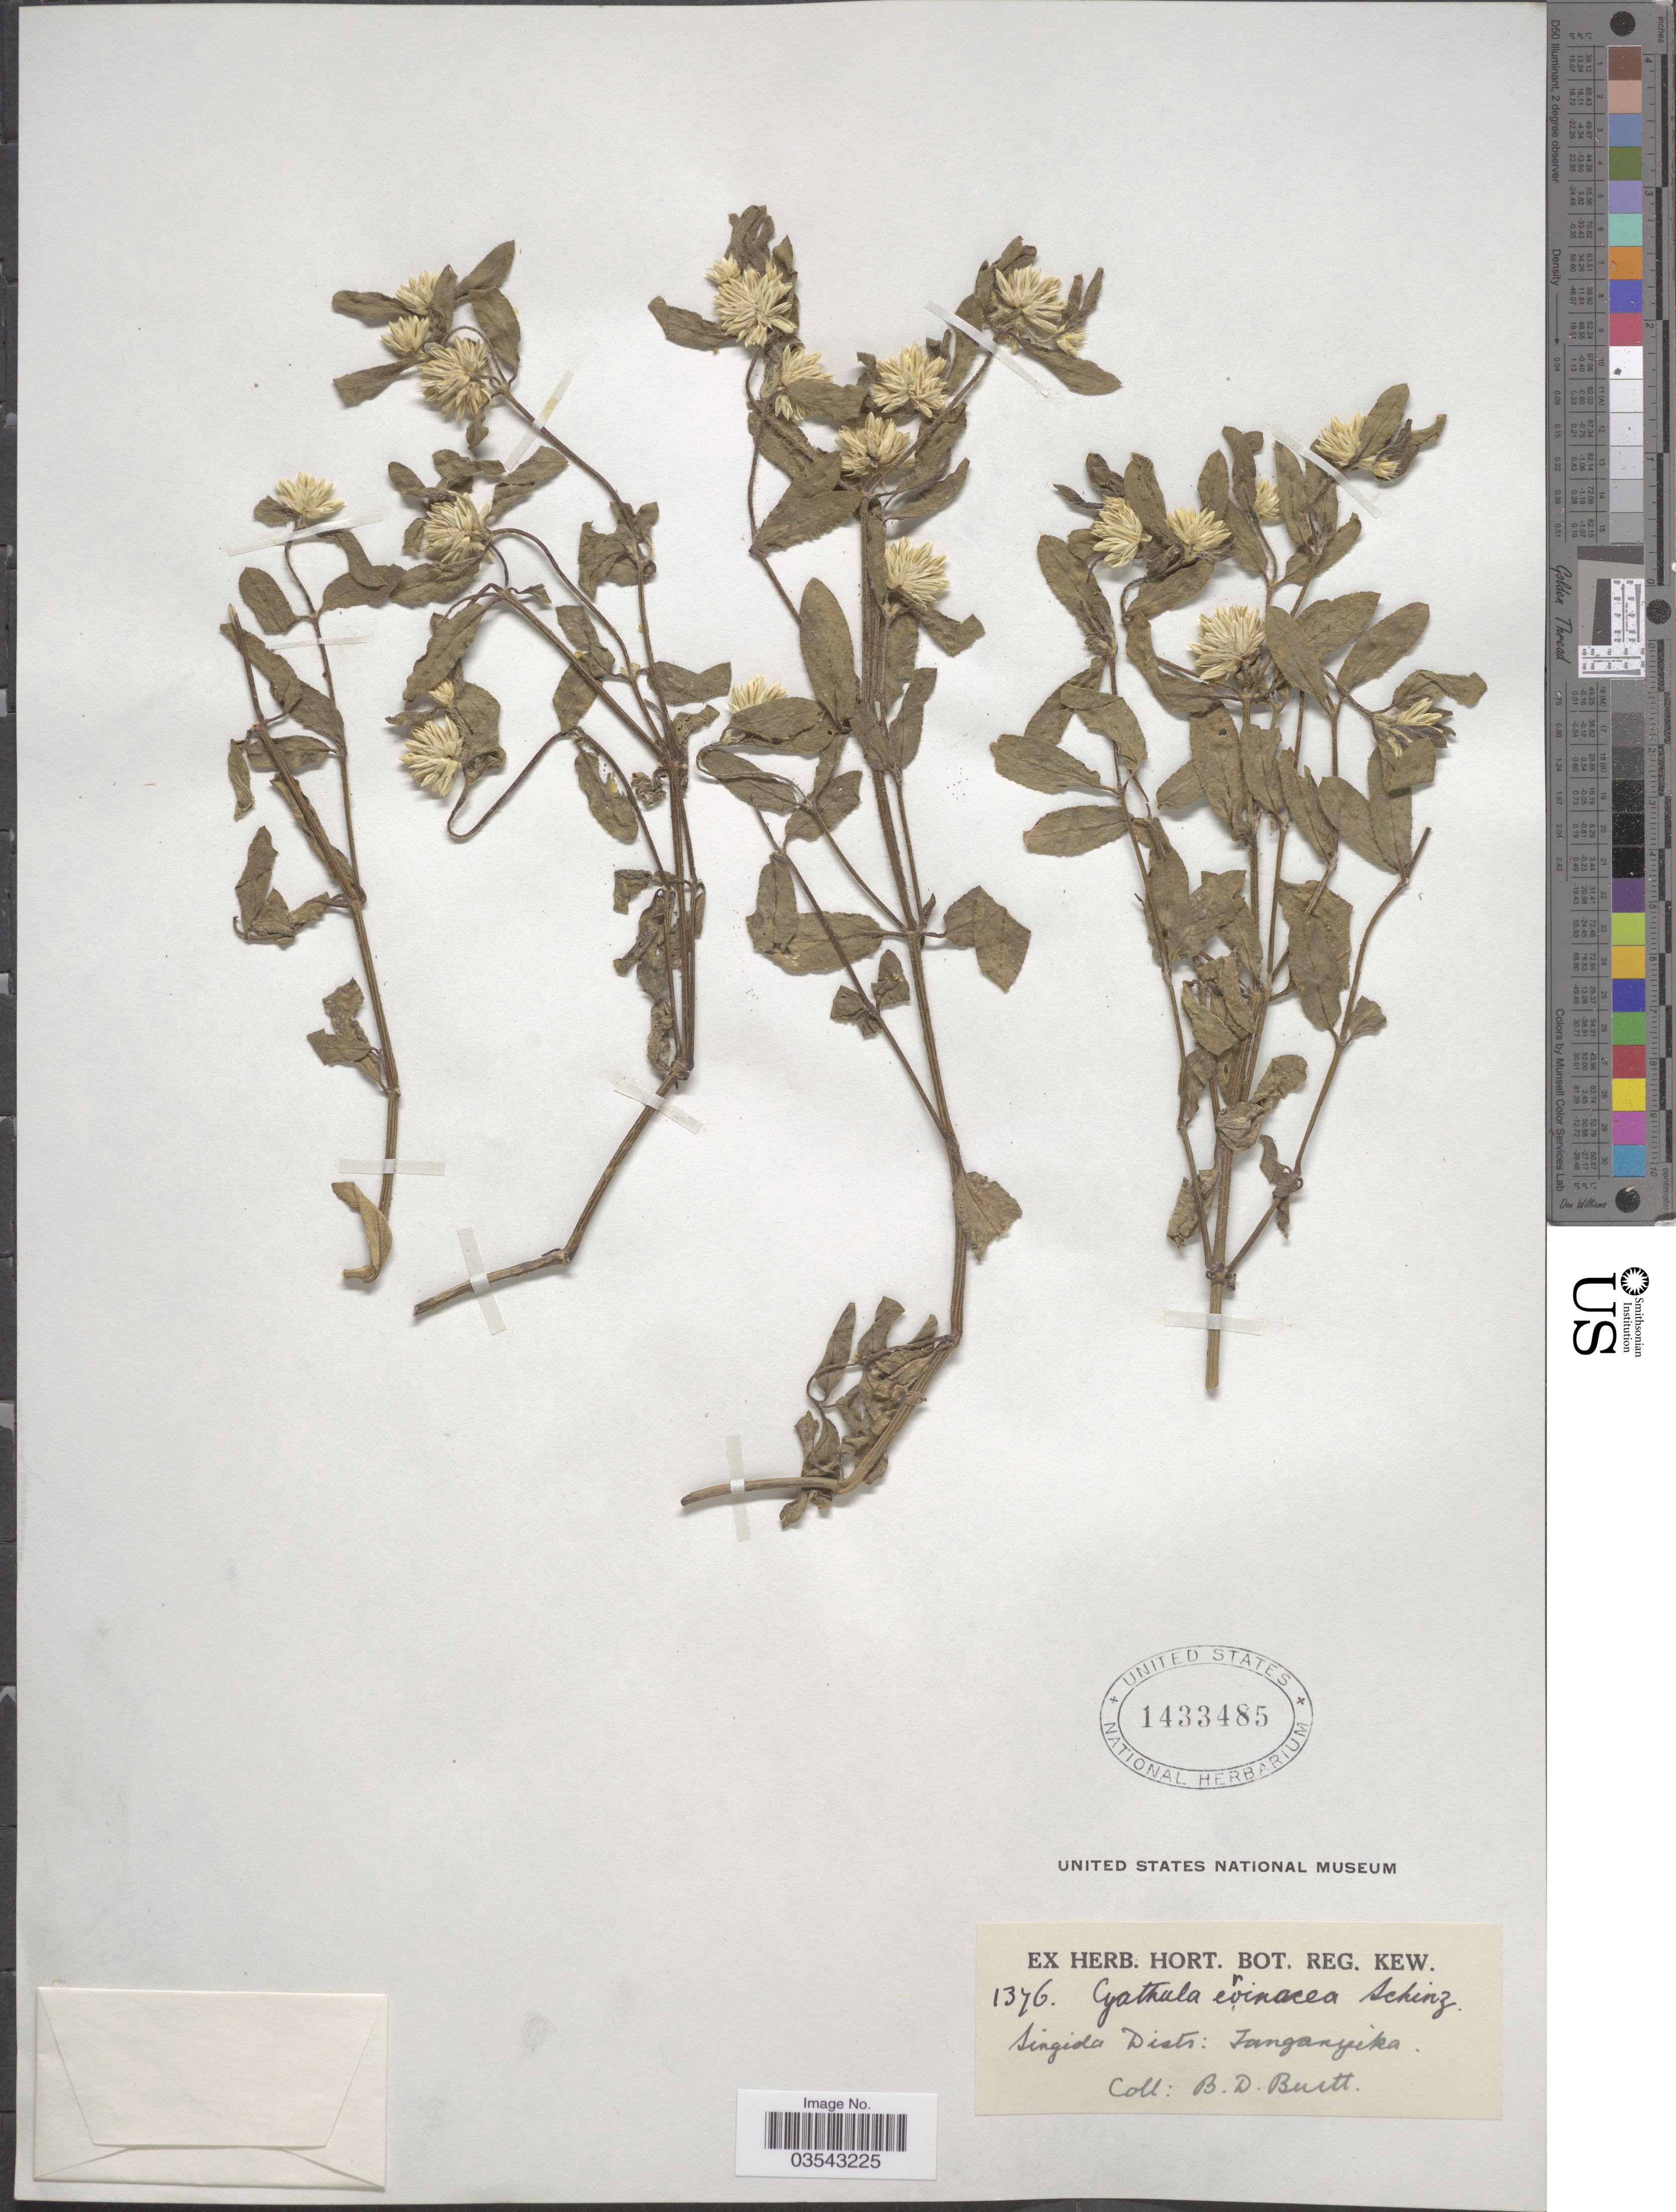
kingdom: Plantae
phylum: Tracheophyta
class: Magnoliopsida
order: Caryophyllales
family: Amaranthaceae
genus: Cyathula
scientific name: Cyathula erinacea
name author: Schinz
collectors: B. D. Burtt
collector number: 1376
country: Tanzania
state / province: Singida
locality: Singida Distr: Tanganyika.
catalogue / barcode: US 1433485